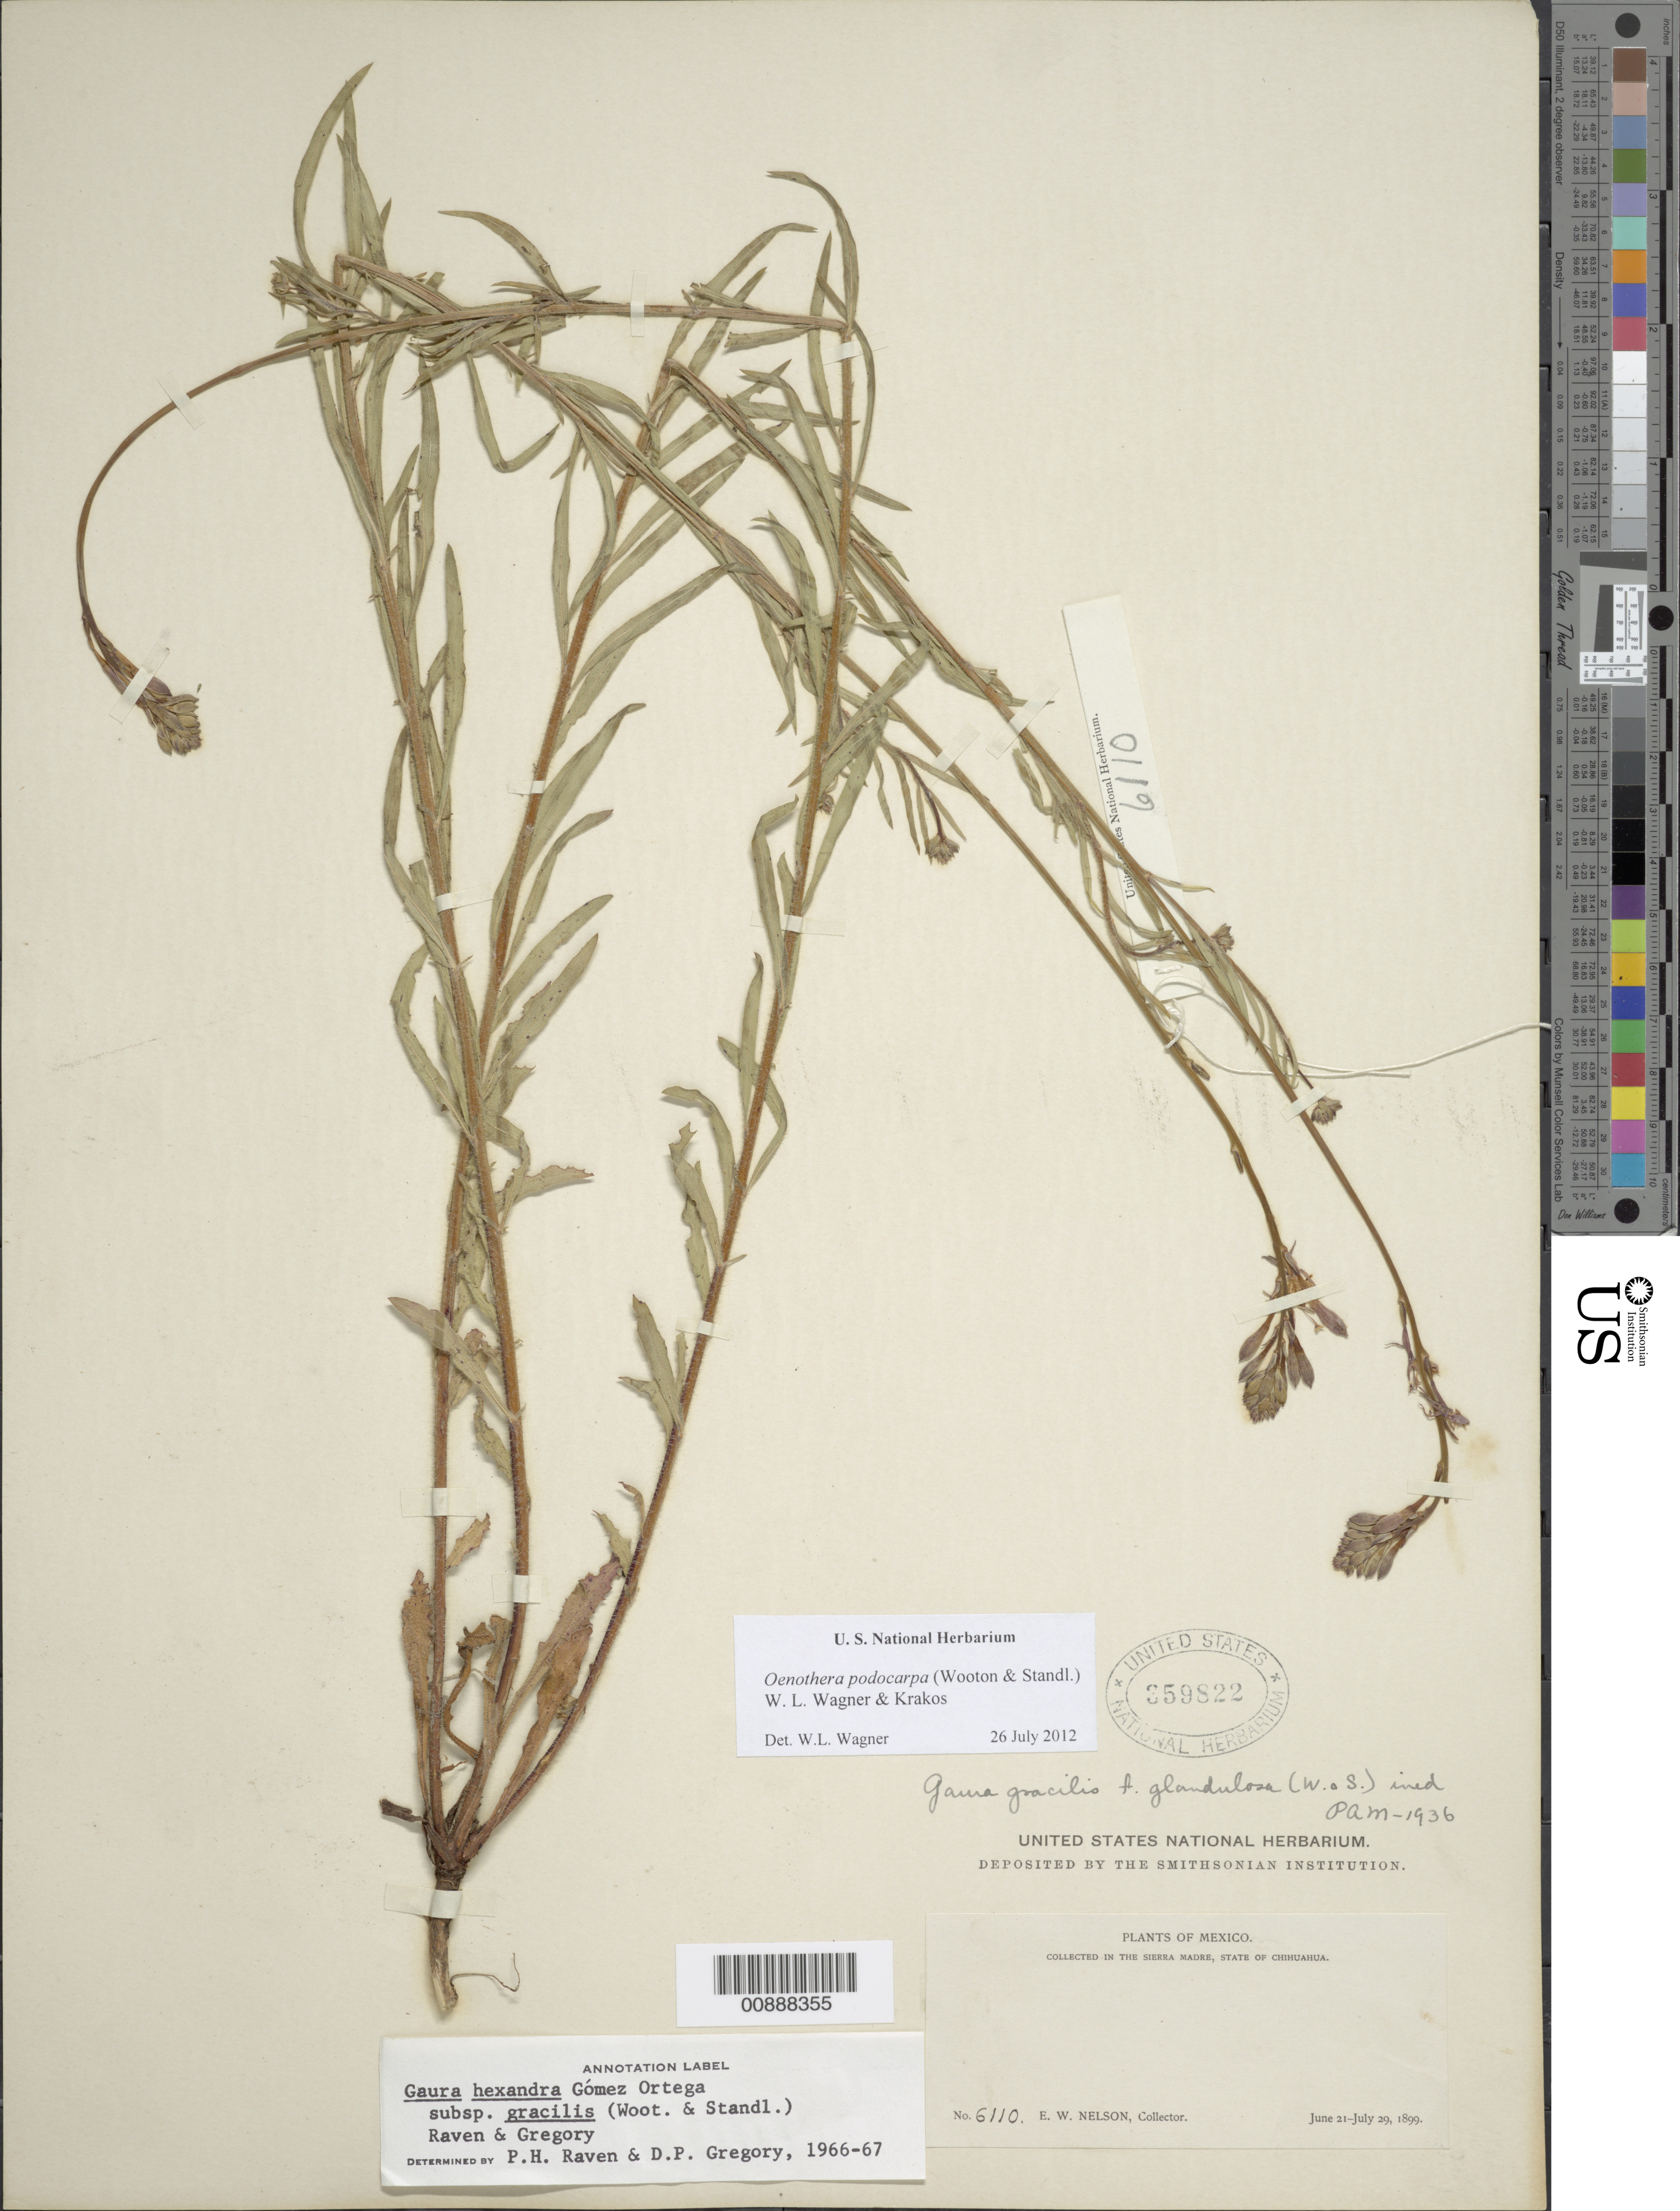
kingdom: Plantae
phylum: Tracheophyta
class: Magnoliopsida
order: Myrtales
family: Onagraceae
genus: Oenothera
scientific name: Oenothera podocarpa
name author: (Wooton & Standl.) Krakos & W.L. Wagner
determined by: Wagner, W. L., (BOT), Smithsonian Institution - National Museum of Natural History (UNITED STATES)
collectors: E. W. Nelson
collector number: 6110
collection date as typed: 21 Jun 1899 to 29 Jul 1899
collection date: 1899-06-21/1899-07-29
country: Mexico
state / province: Chihuahua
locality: Sierra Madre, Chihuahua.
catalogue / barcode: US 359822